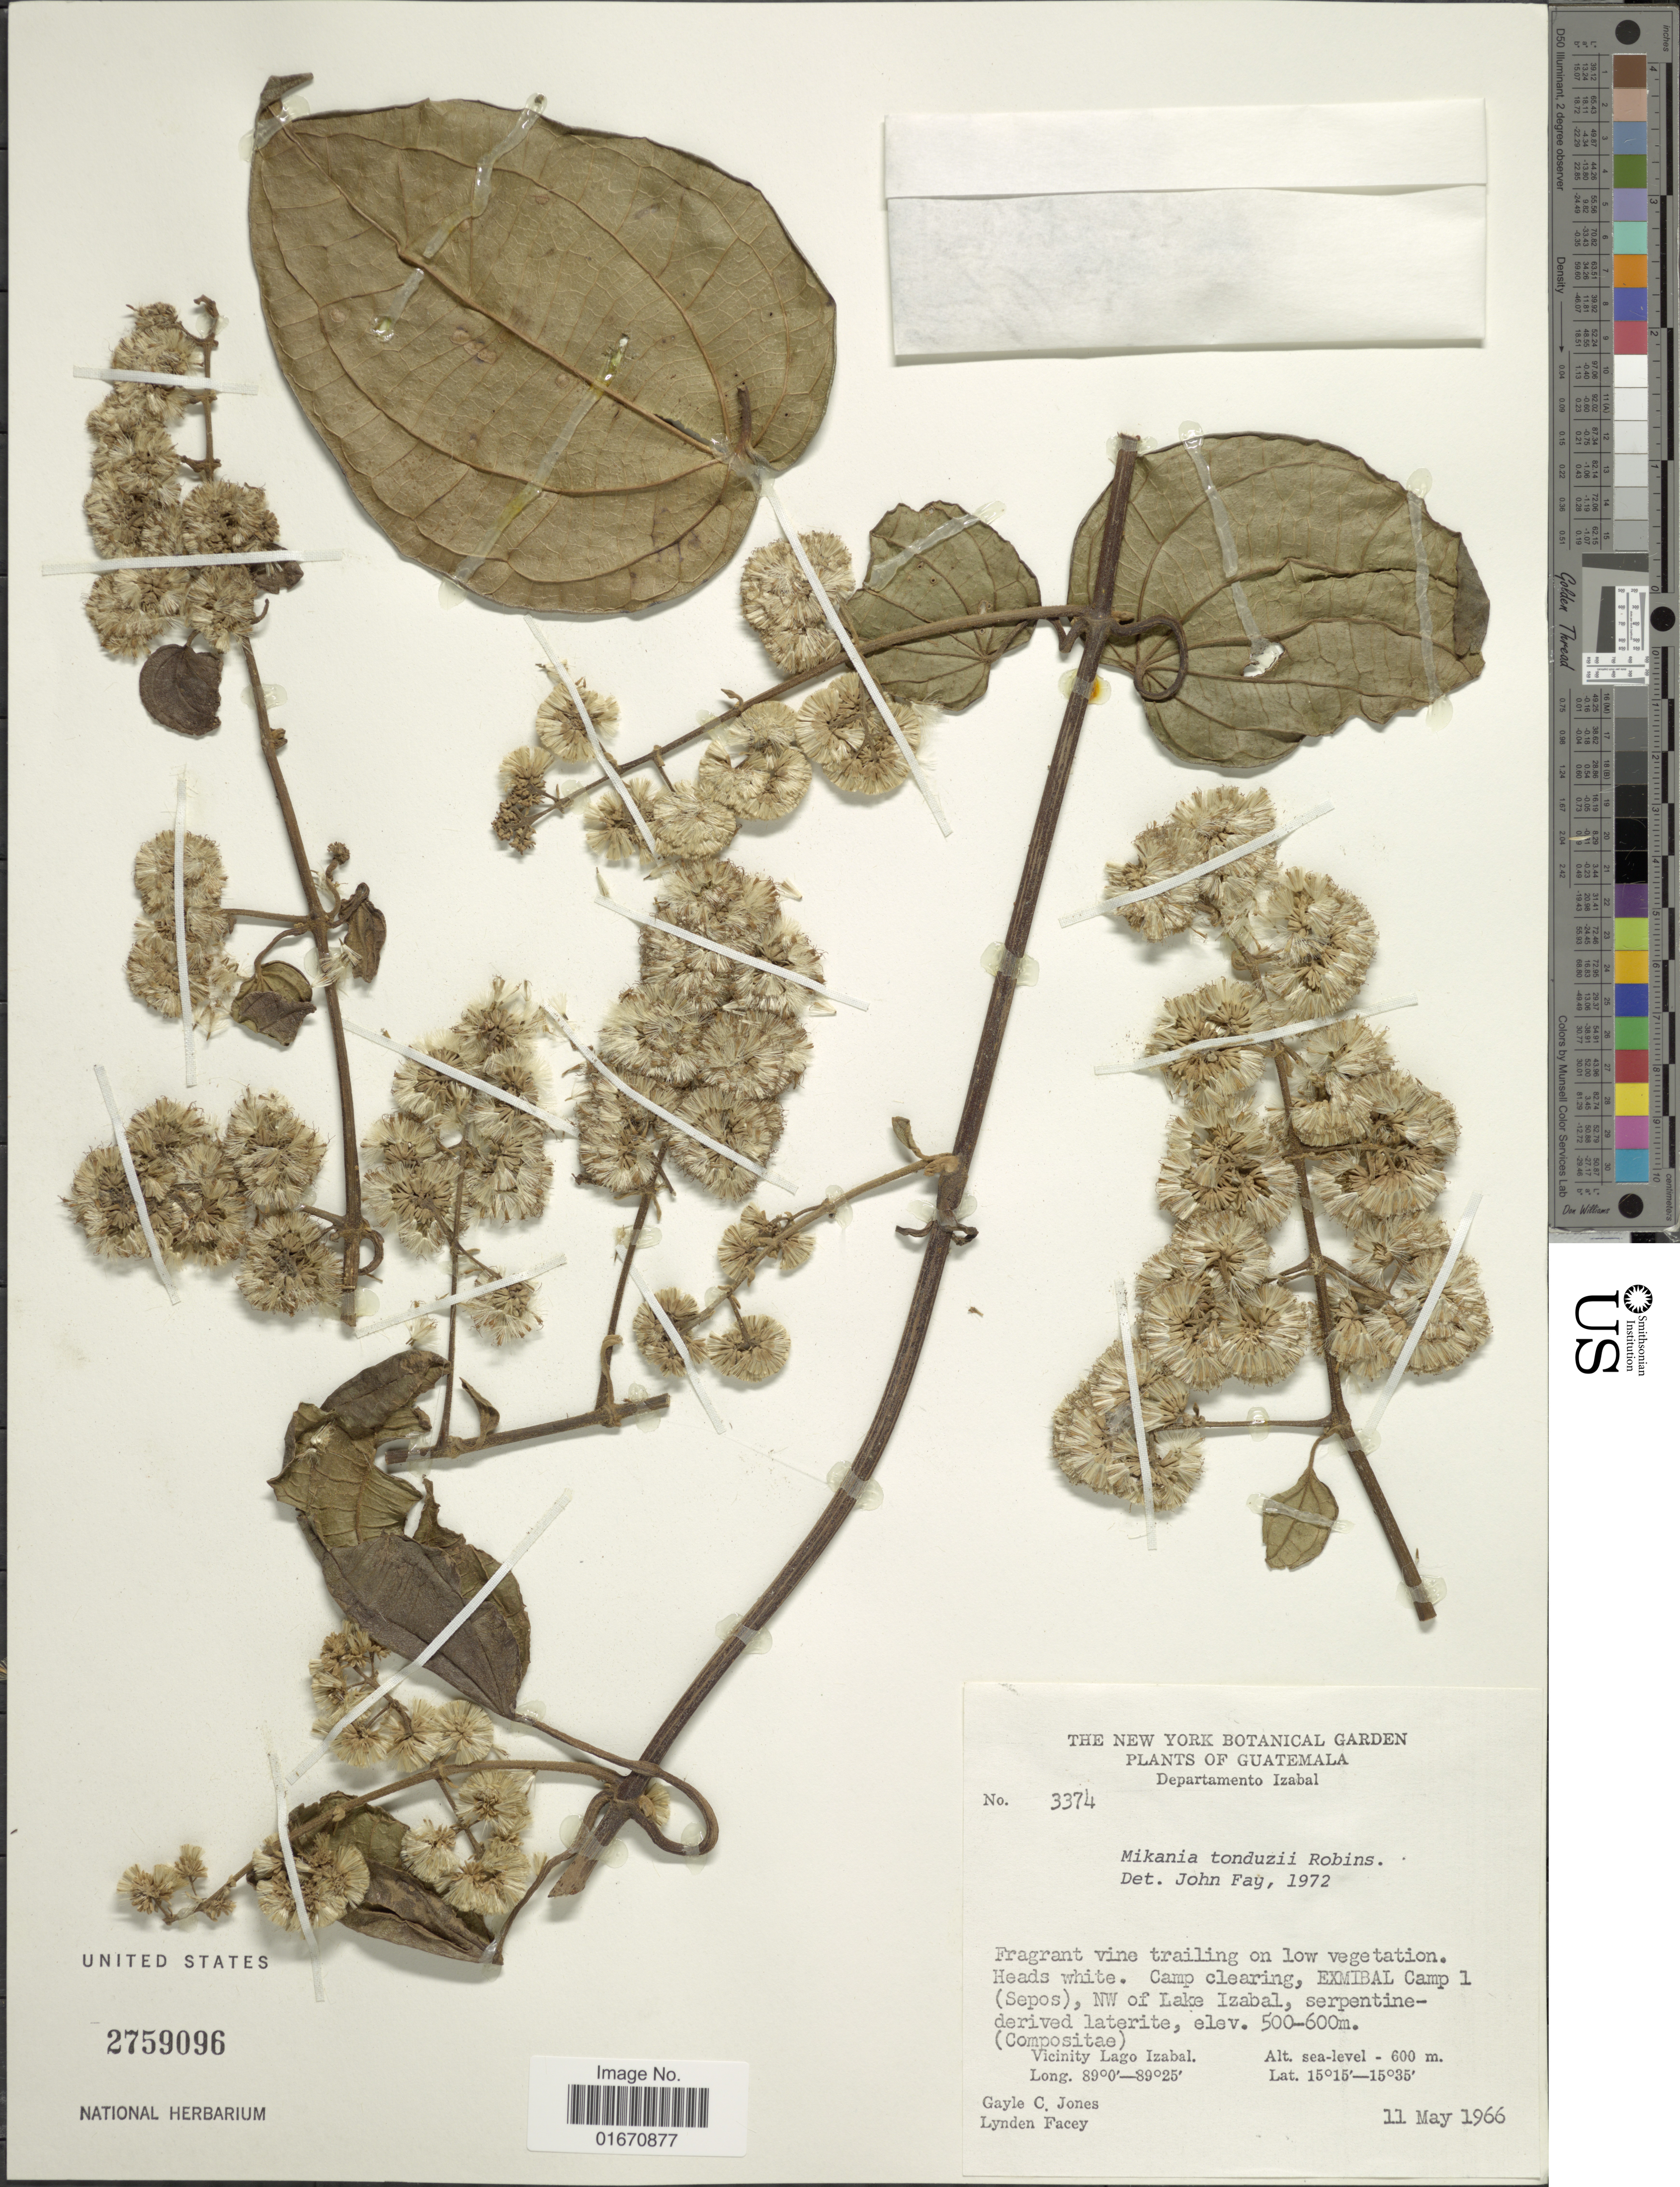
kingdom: Plantae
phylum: Tracheophyta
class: Magnoliopsida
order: Asterales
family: Asteraceae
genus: Mikania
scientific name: Mikania tonduzii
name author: B.L. Rob.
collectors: G. C. Jones & L. Facey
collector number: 3374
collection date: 1966-05-11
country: Guatemala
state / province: Izabal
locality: EXMIBAL Camp 1 (Sepos), NW of Lake Izabal, Vicinity of Lago Izabal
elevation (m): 600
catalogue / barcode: US 2759096